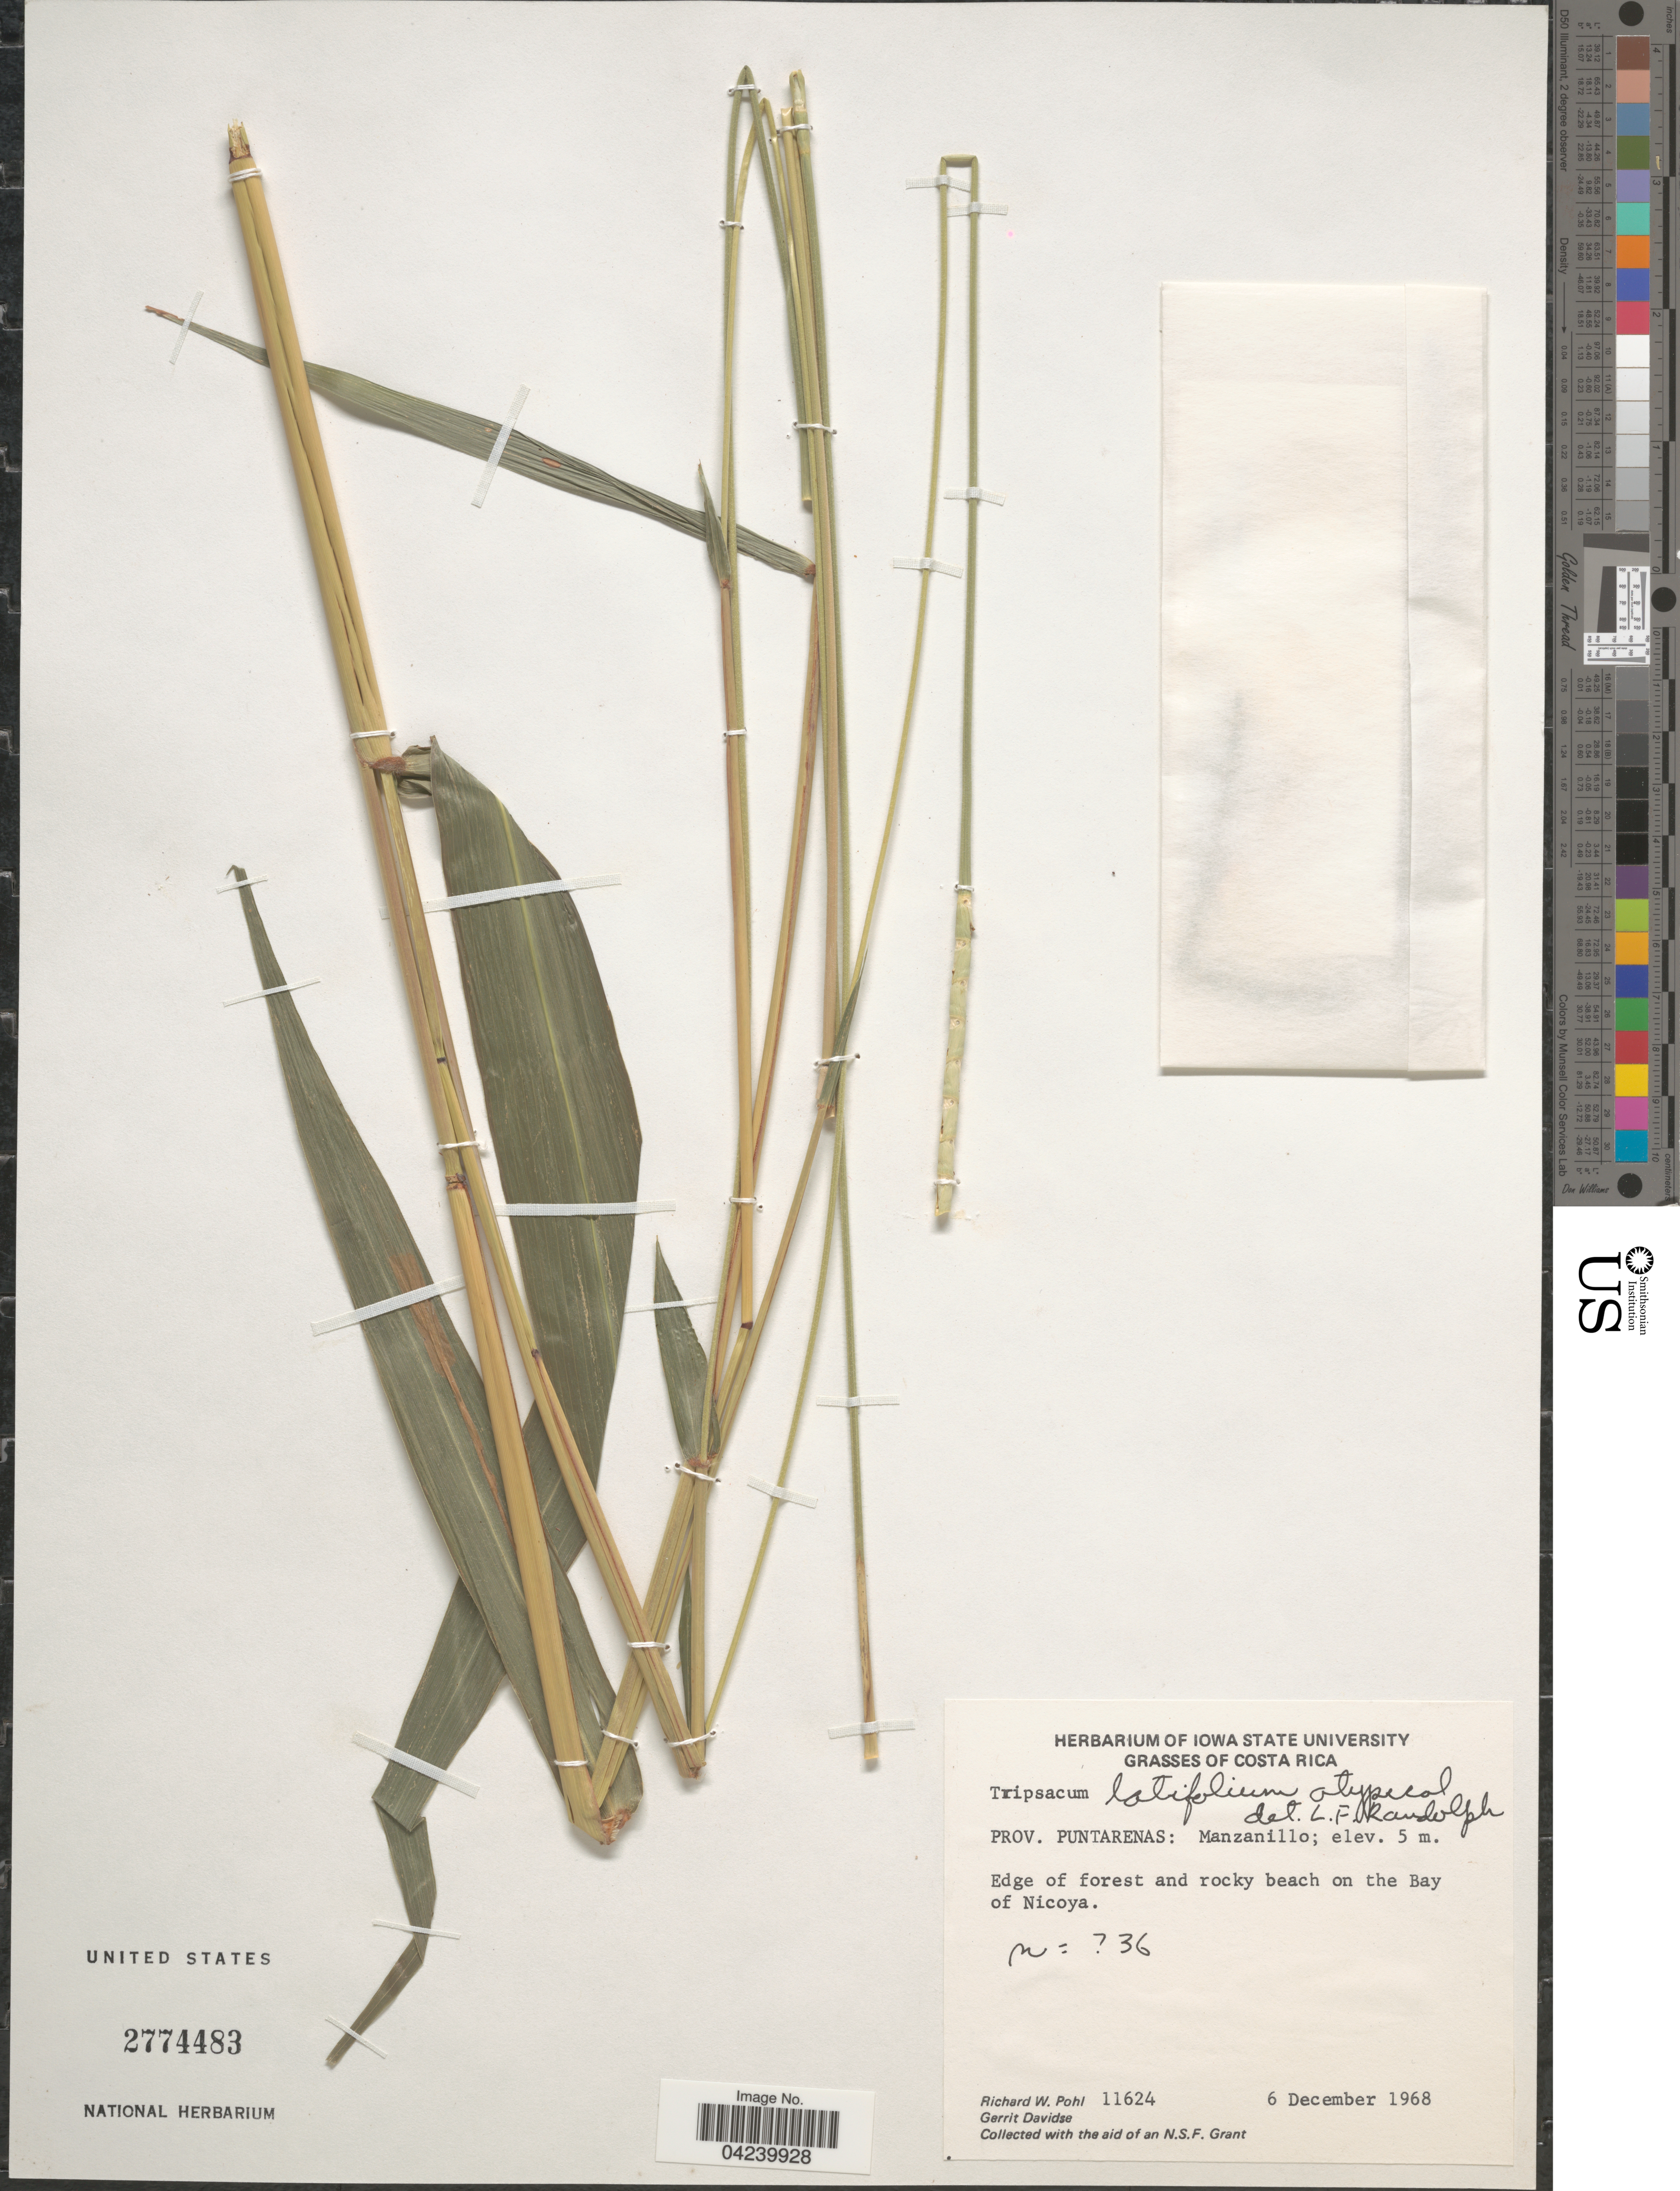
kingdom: Plantae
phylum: Tracheophyta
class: Liliopsida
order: Poales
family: Poaceae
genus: Tripsacum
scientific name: Tripsacum latifolium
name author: Hitchc.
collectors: R. W. Pohl & G. Davidse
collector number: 11624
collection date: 1968-12-06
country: Costa Rica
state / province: Puntarenas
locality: Manzanillo; Edge of forest and rocky beach on the Bay of Nicoya.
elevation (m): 5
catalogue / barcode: US 2774483